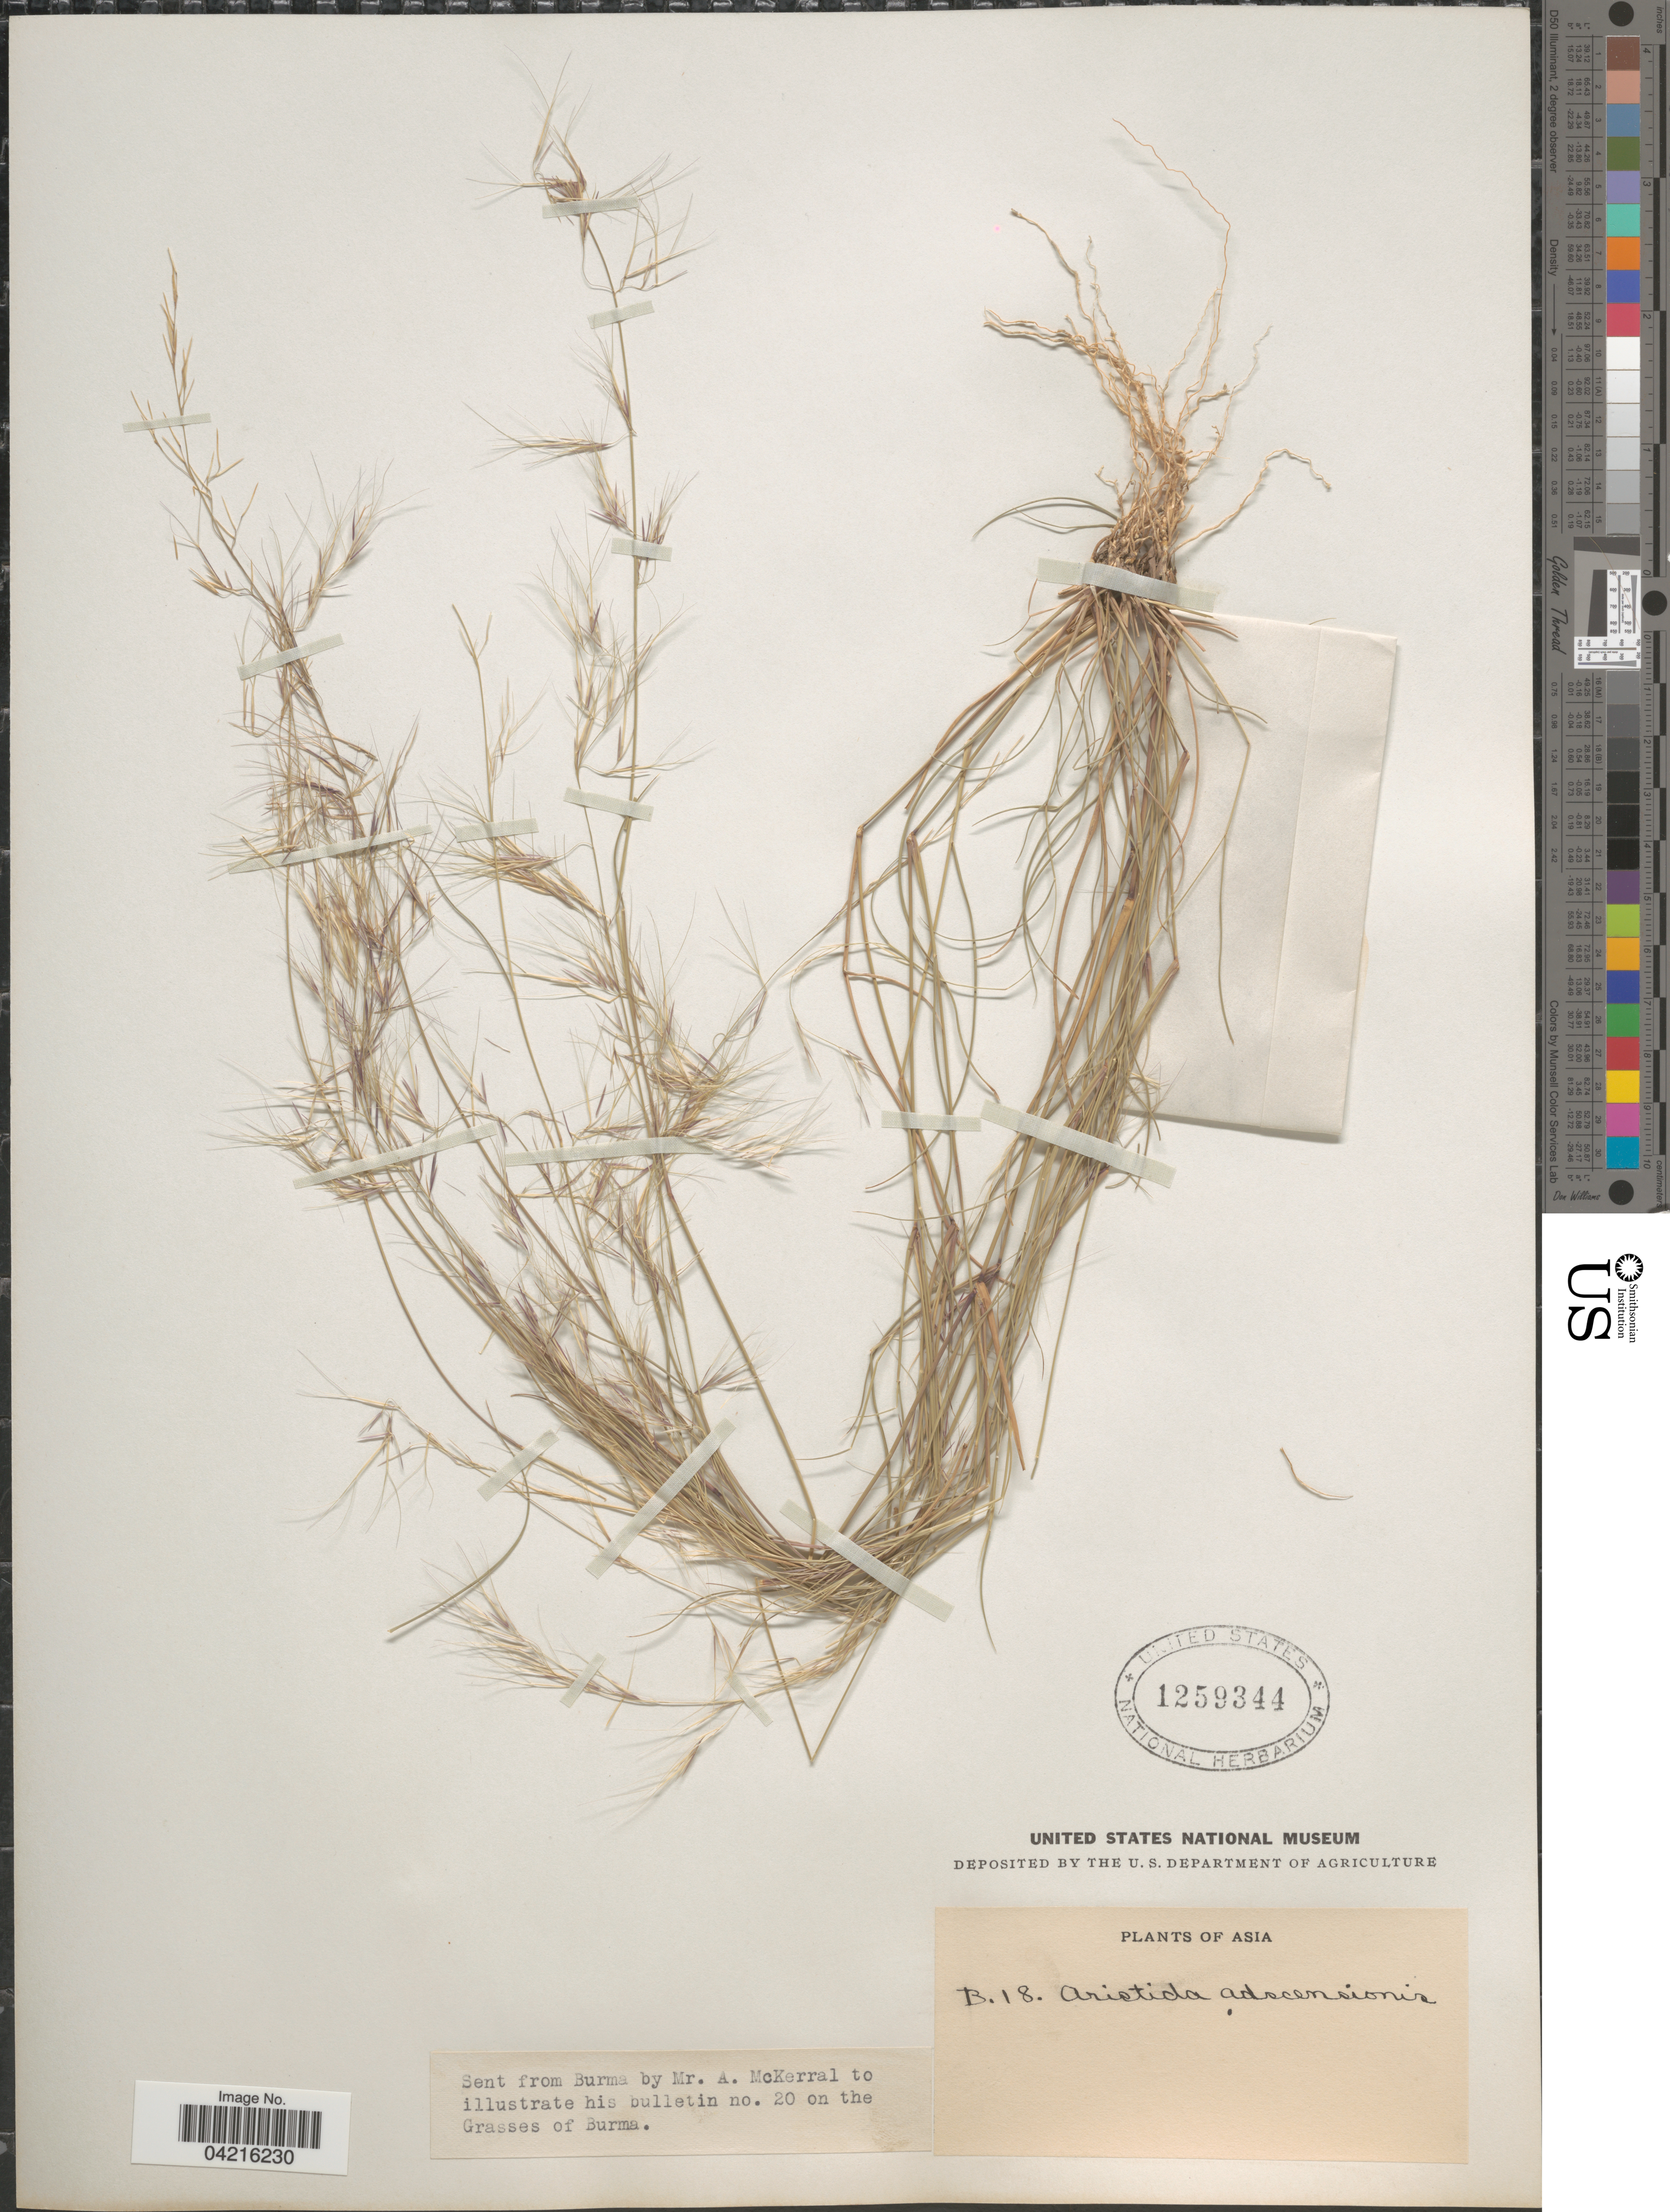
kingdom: Plantae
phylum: Tracheophyta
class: Liliopsida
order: Poales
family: Poaceae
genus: Aristida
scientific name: Aristida adscensionis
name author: L.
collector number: B.18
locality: Asia.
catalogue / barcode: US 1259344